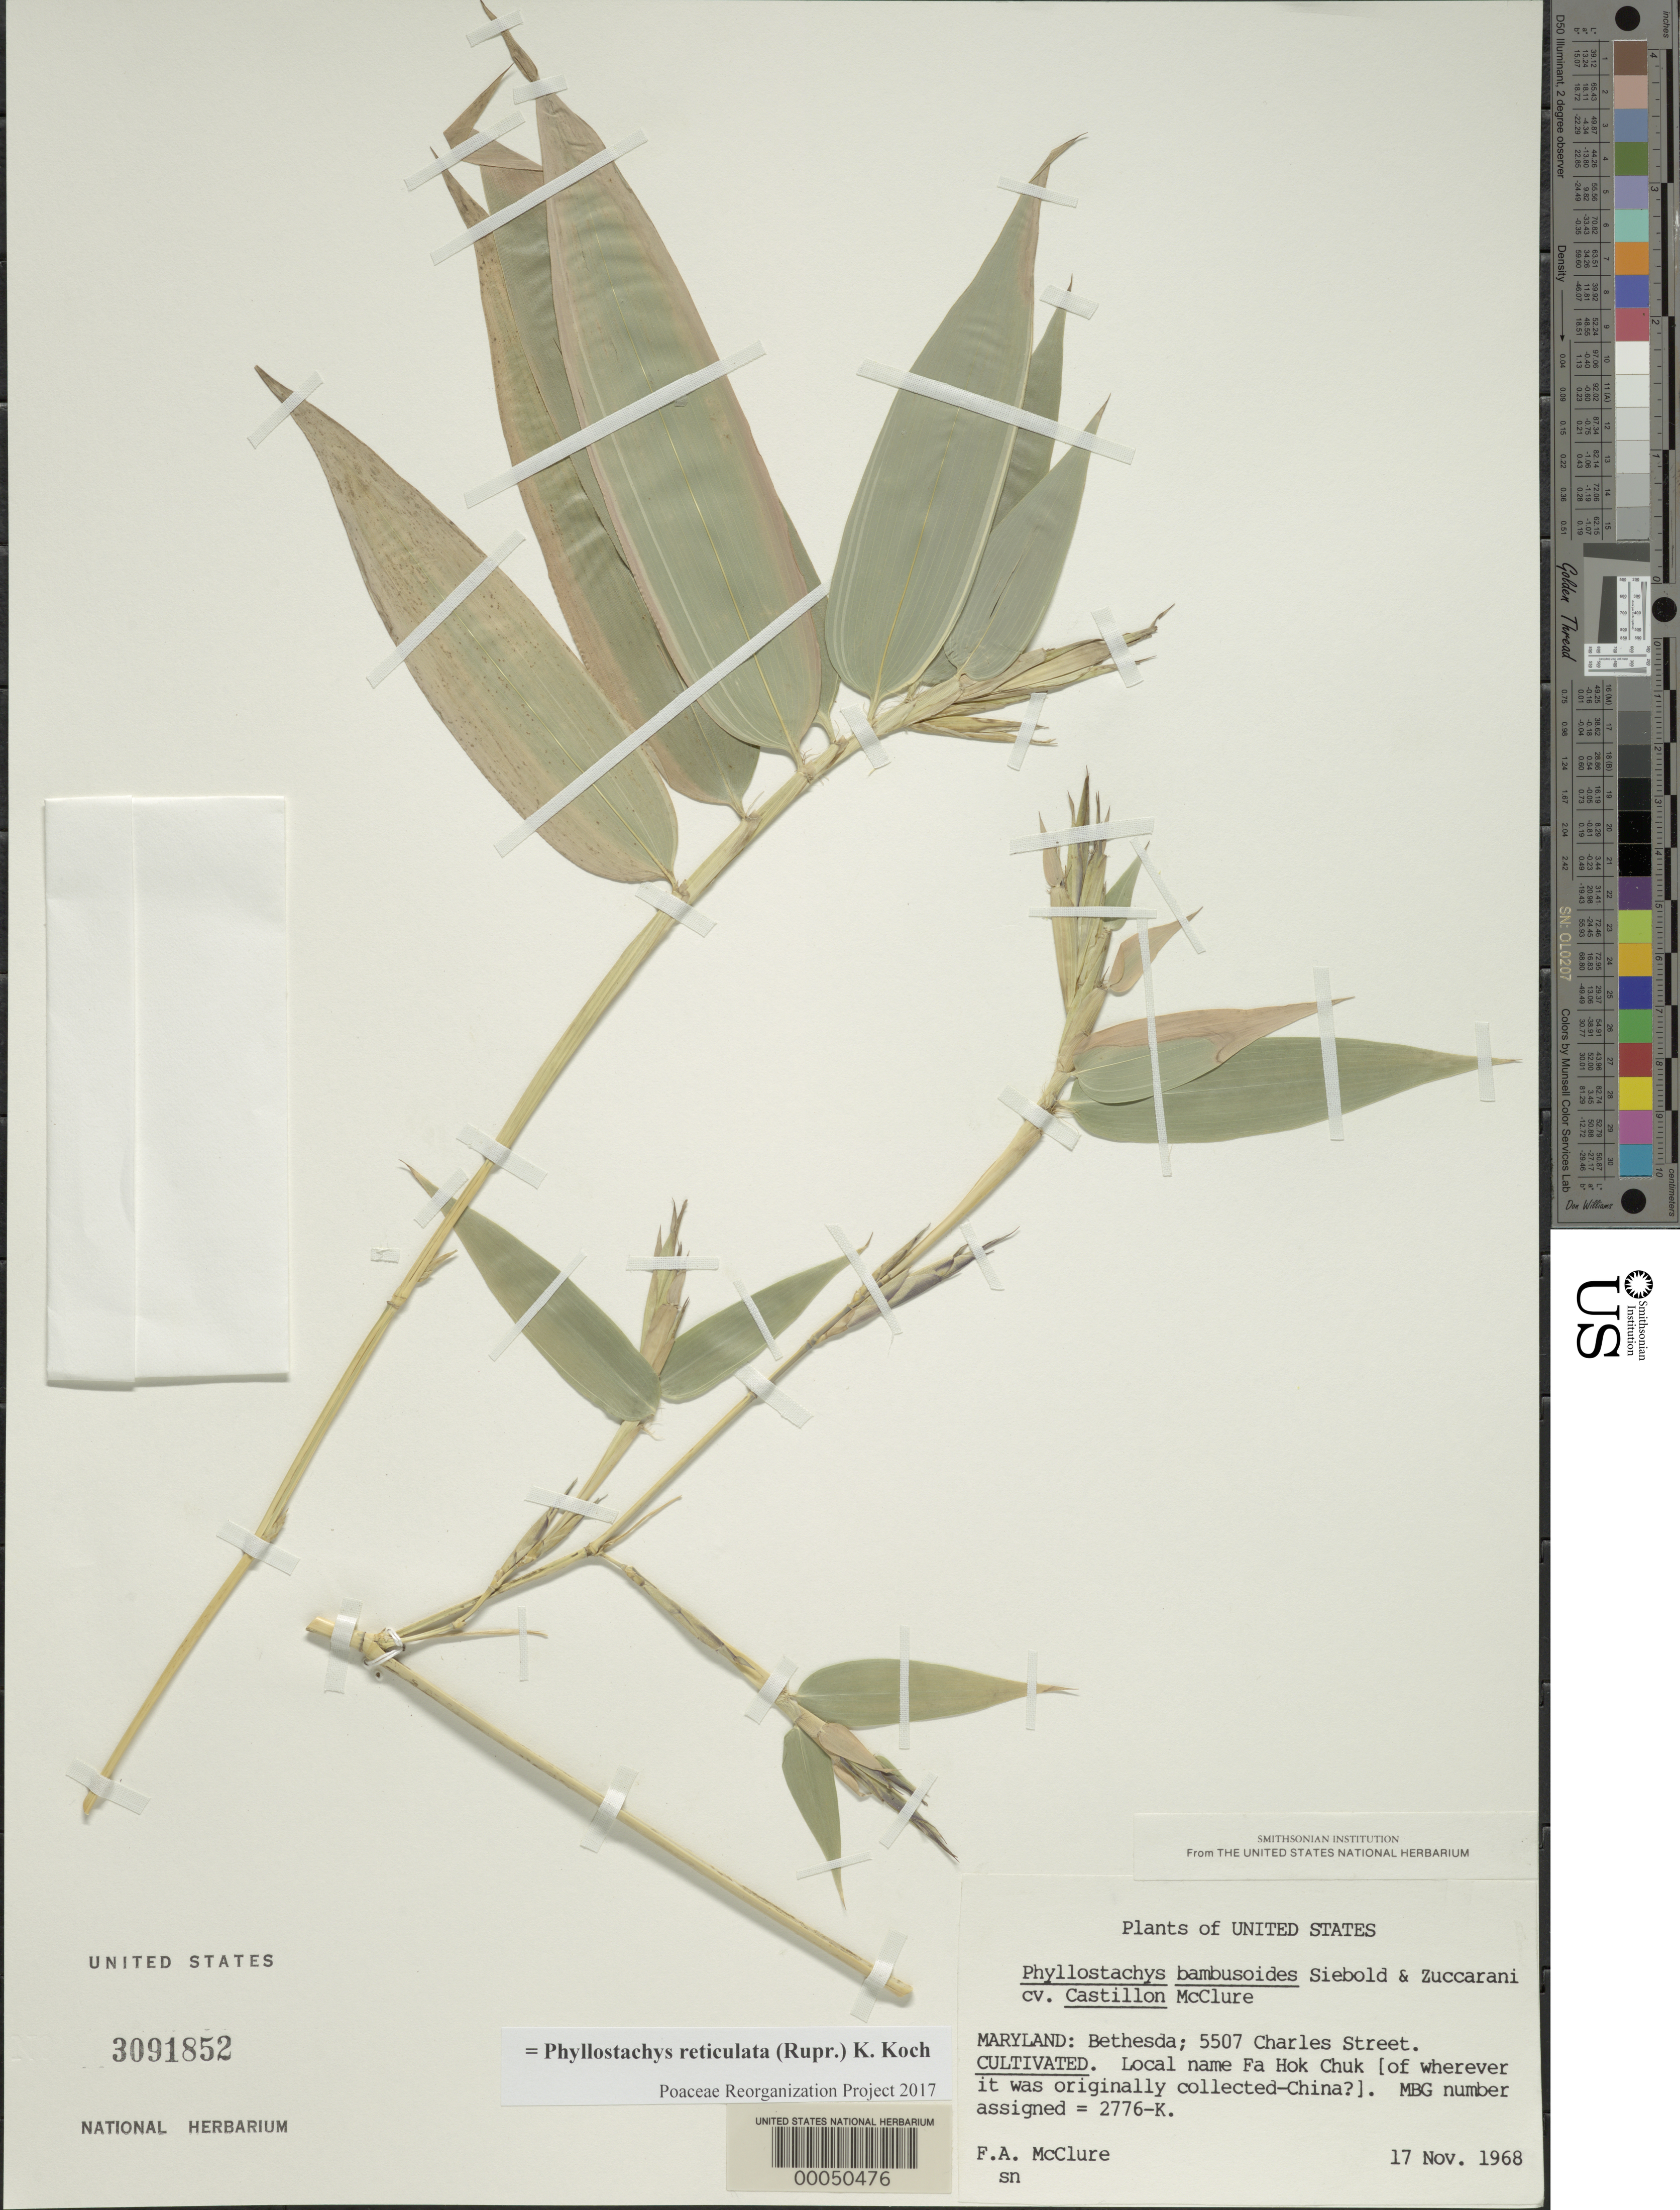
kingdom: Plantae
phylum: Tracheophyta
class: Liliopsida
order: Poales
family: Poaceae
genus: Phyllostachys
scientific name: Phyllostachys reticulata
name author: (Rupr.) K. Koch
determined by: Poaceae Reorganization Project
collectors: F. A. McClure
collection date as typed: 17 Nov 1968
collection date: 1968-11-17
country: United States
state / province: Maryland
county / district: Montgomery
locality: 5507 Charles Street, Bethesda (McClure's garden)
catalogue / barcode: US 3091852